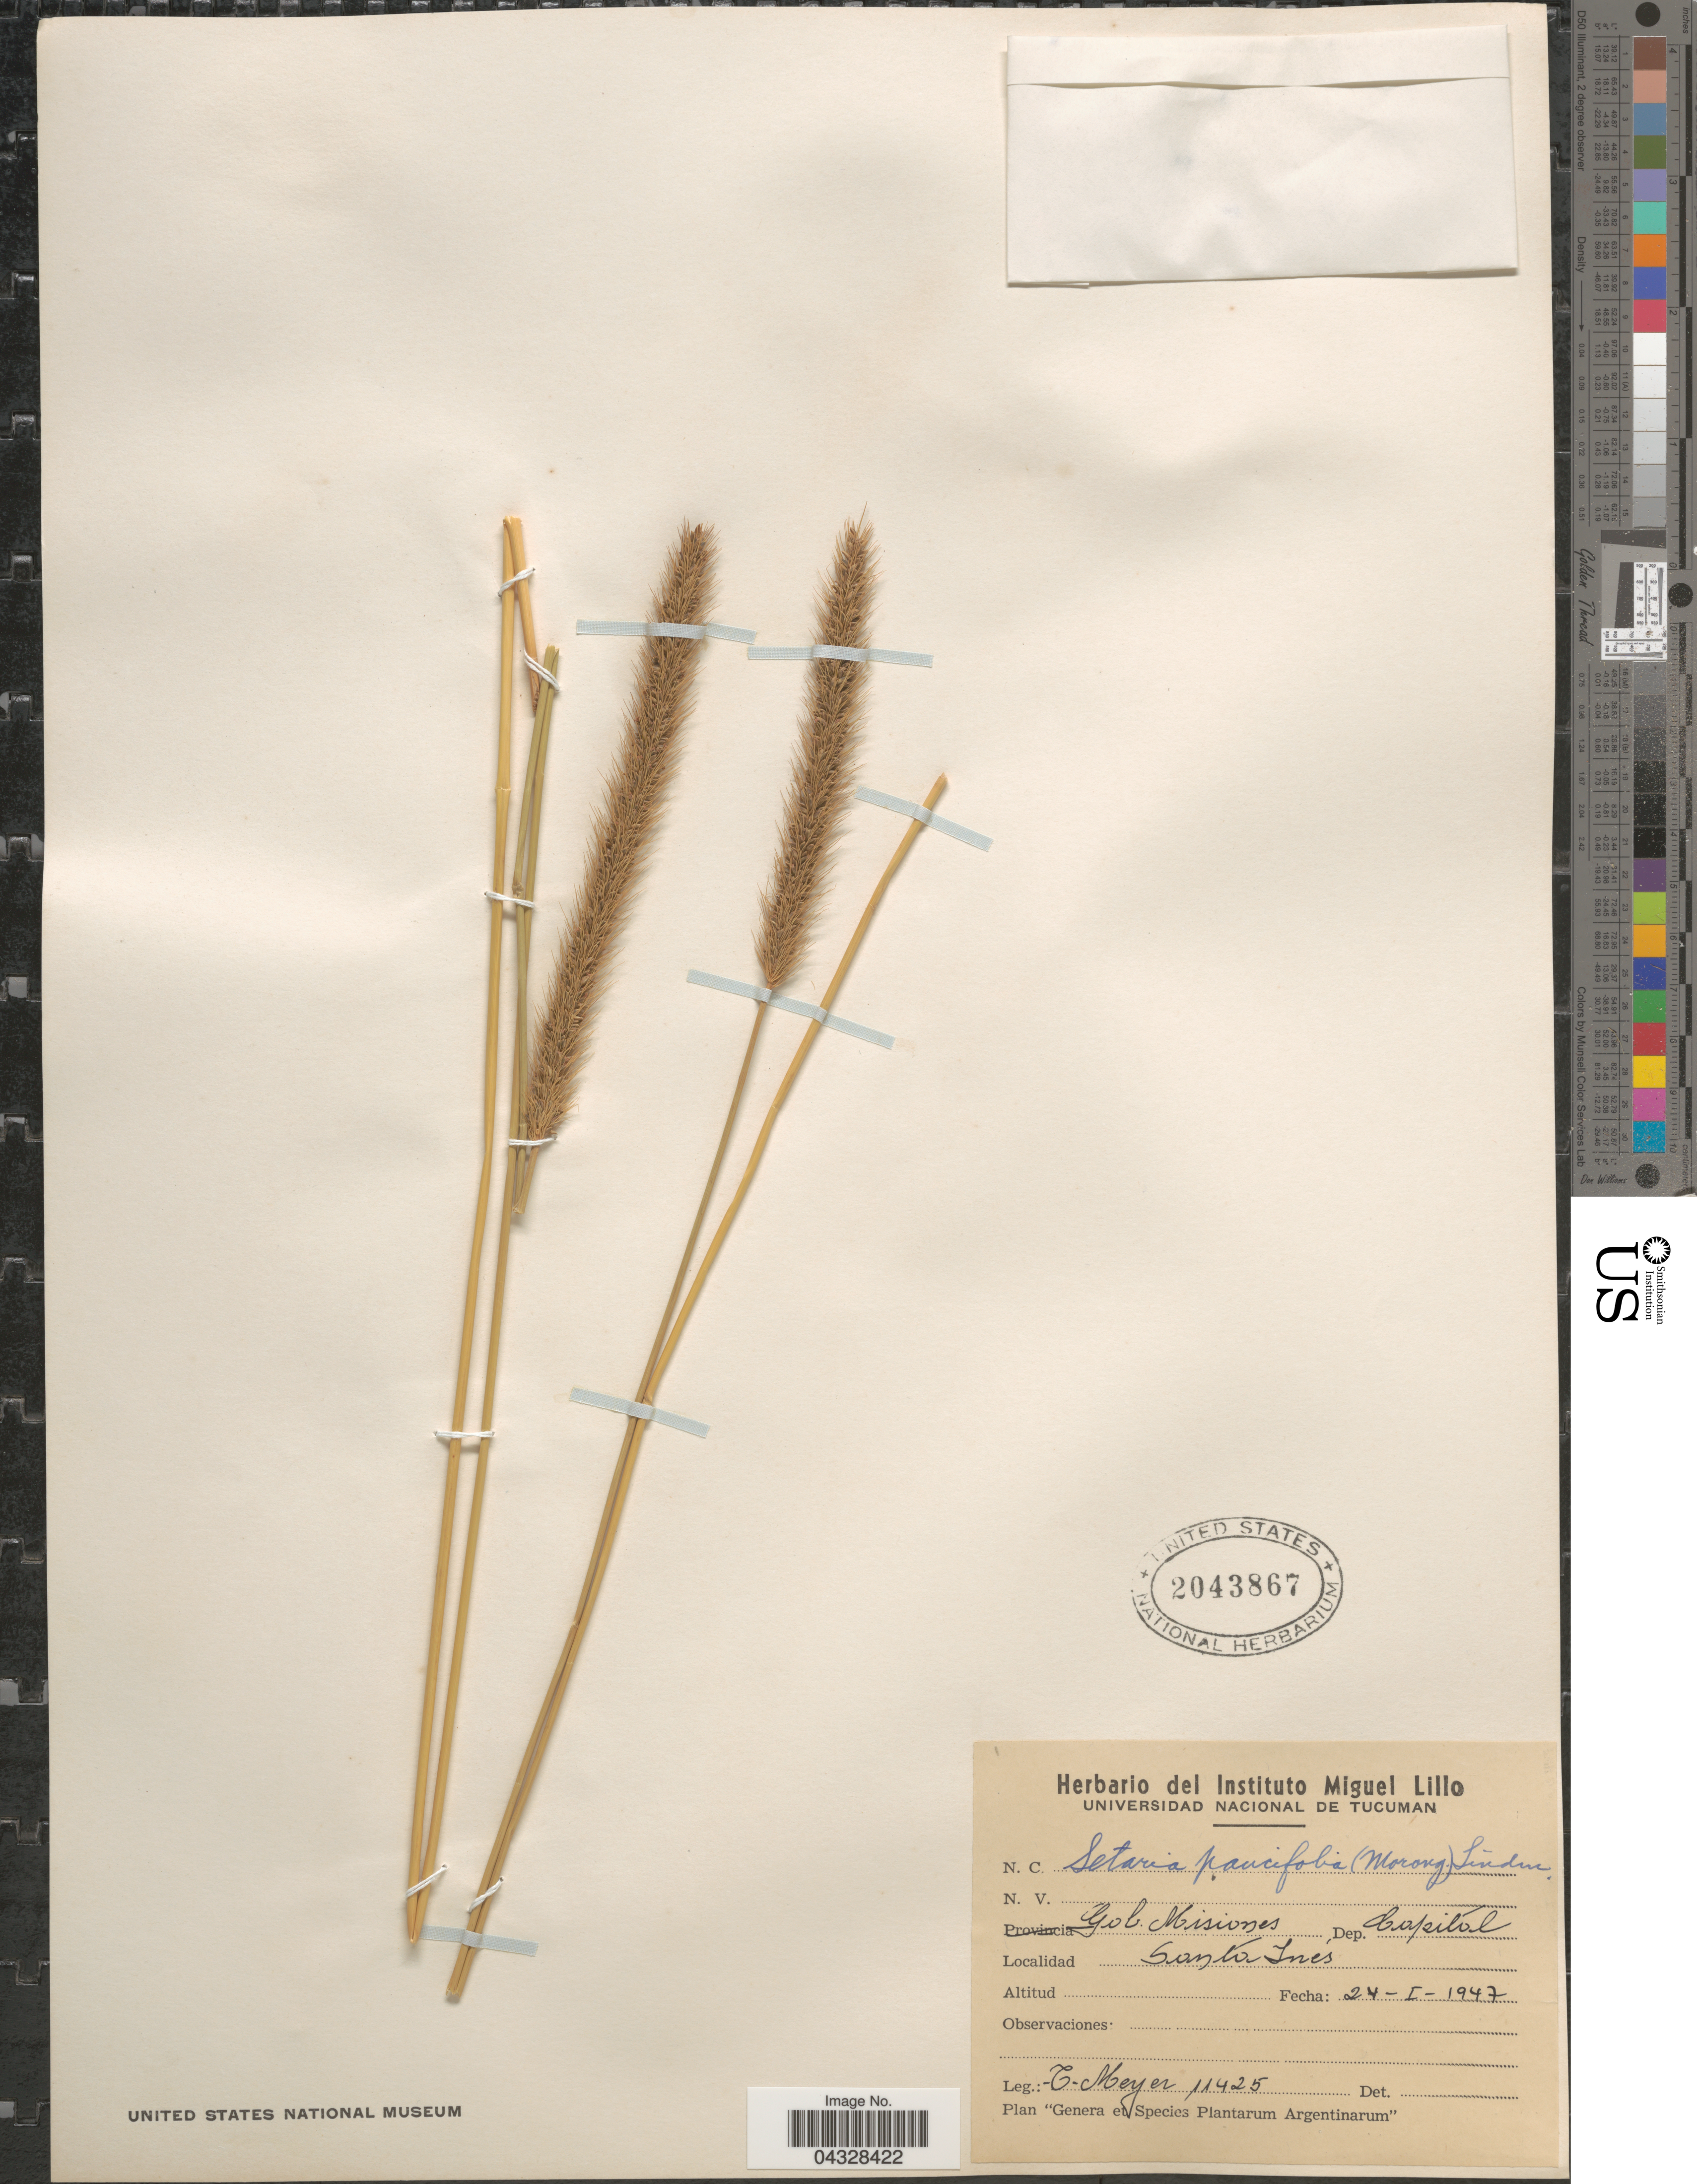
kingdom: Plantae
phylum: Tracheophyta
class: Liliopsida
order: Poales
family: Poaceae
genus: Setaria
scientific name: Setaria paucifolia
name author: (Morong) Lindm.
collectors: C. Meyer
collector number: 11425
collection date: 1947-01-24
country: Argentina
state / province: Misiones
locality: Gob. Misiones. Dep. Capital. Santa Ines.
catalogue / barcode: US 2043867